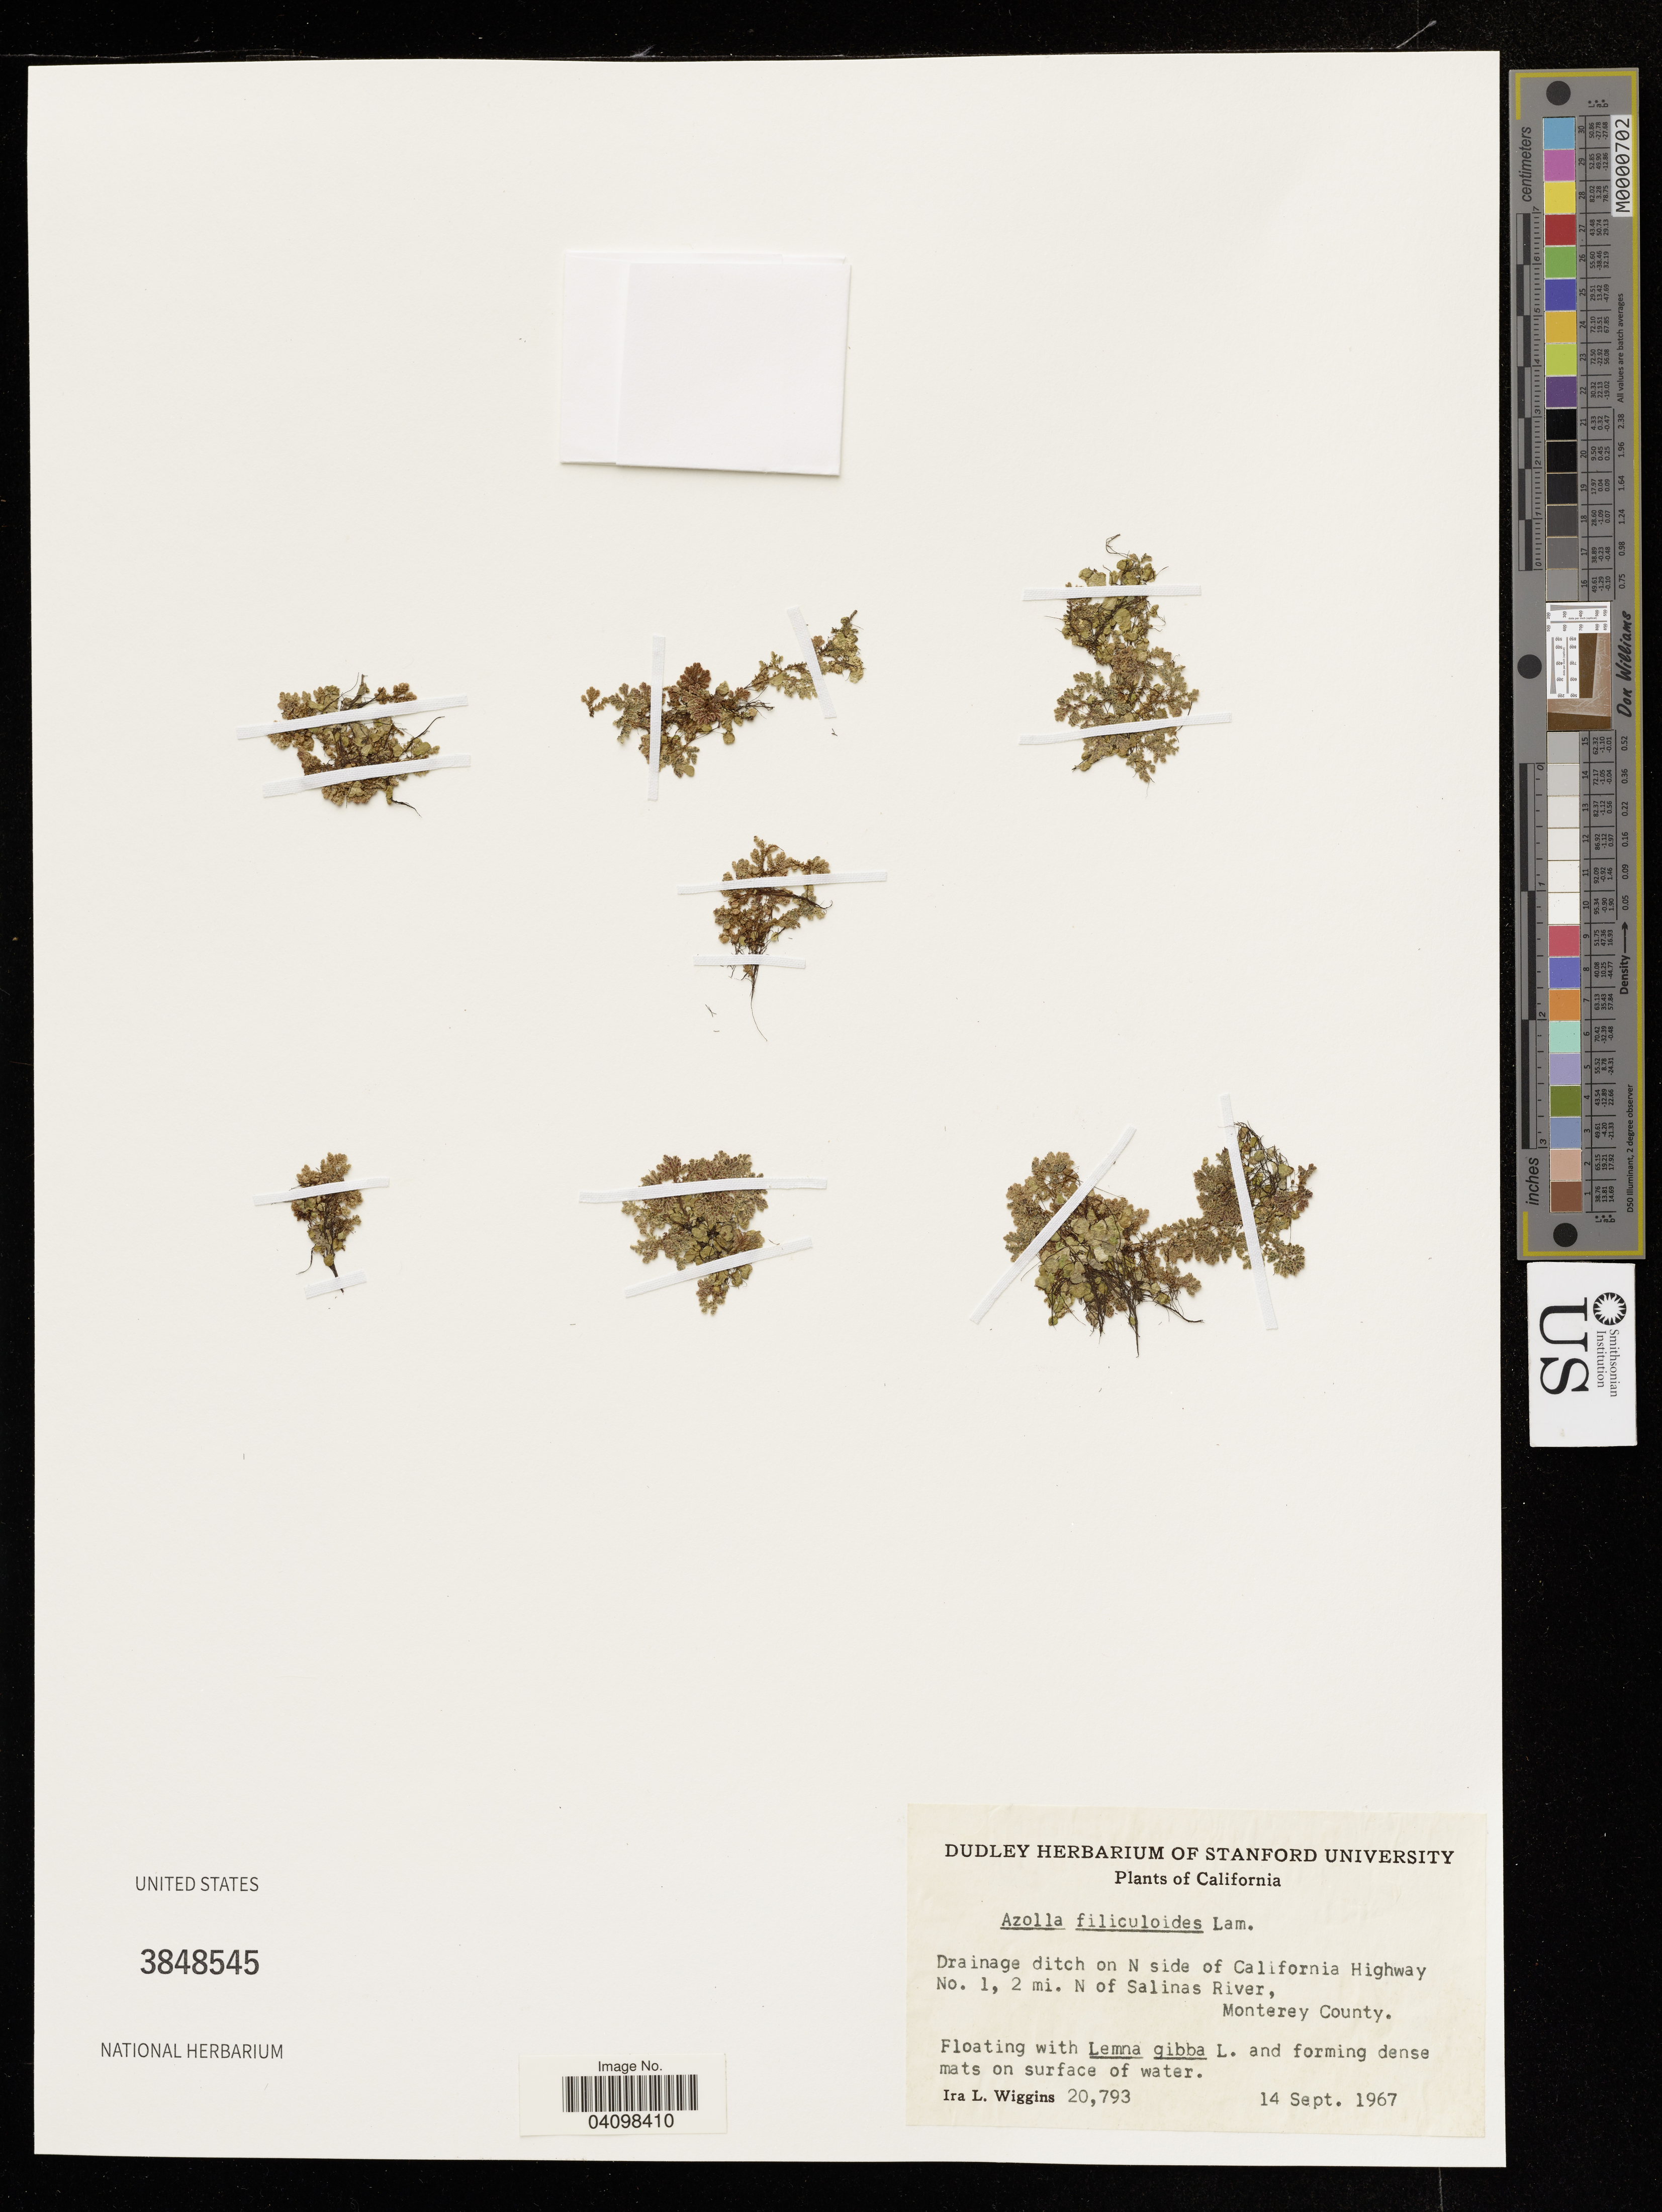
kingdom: Plantae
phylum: Tracheophyta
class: Polypodiopsida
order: Salviniales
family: Salviniaceae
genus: Azolla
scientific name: Azolla filiculoides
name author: Lam.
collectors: I. L. Wiggins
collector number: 20793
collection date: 1967-09-14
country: United States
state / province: California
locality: Drainage ditch on N side of California Highway No. 1, 2 mi. N of Salinas River, Monterey County.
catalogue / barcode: US 3848545